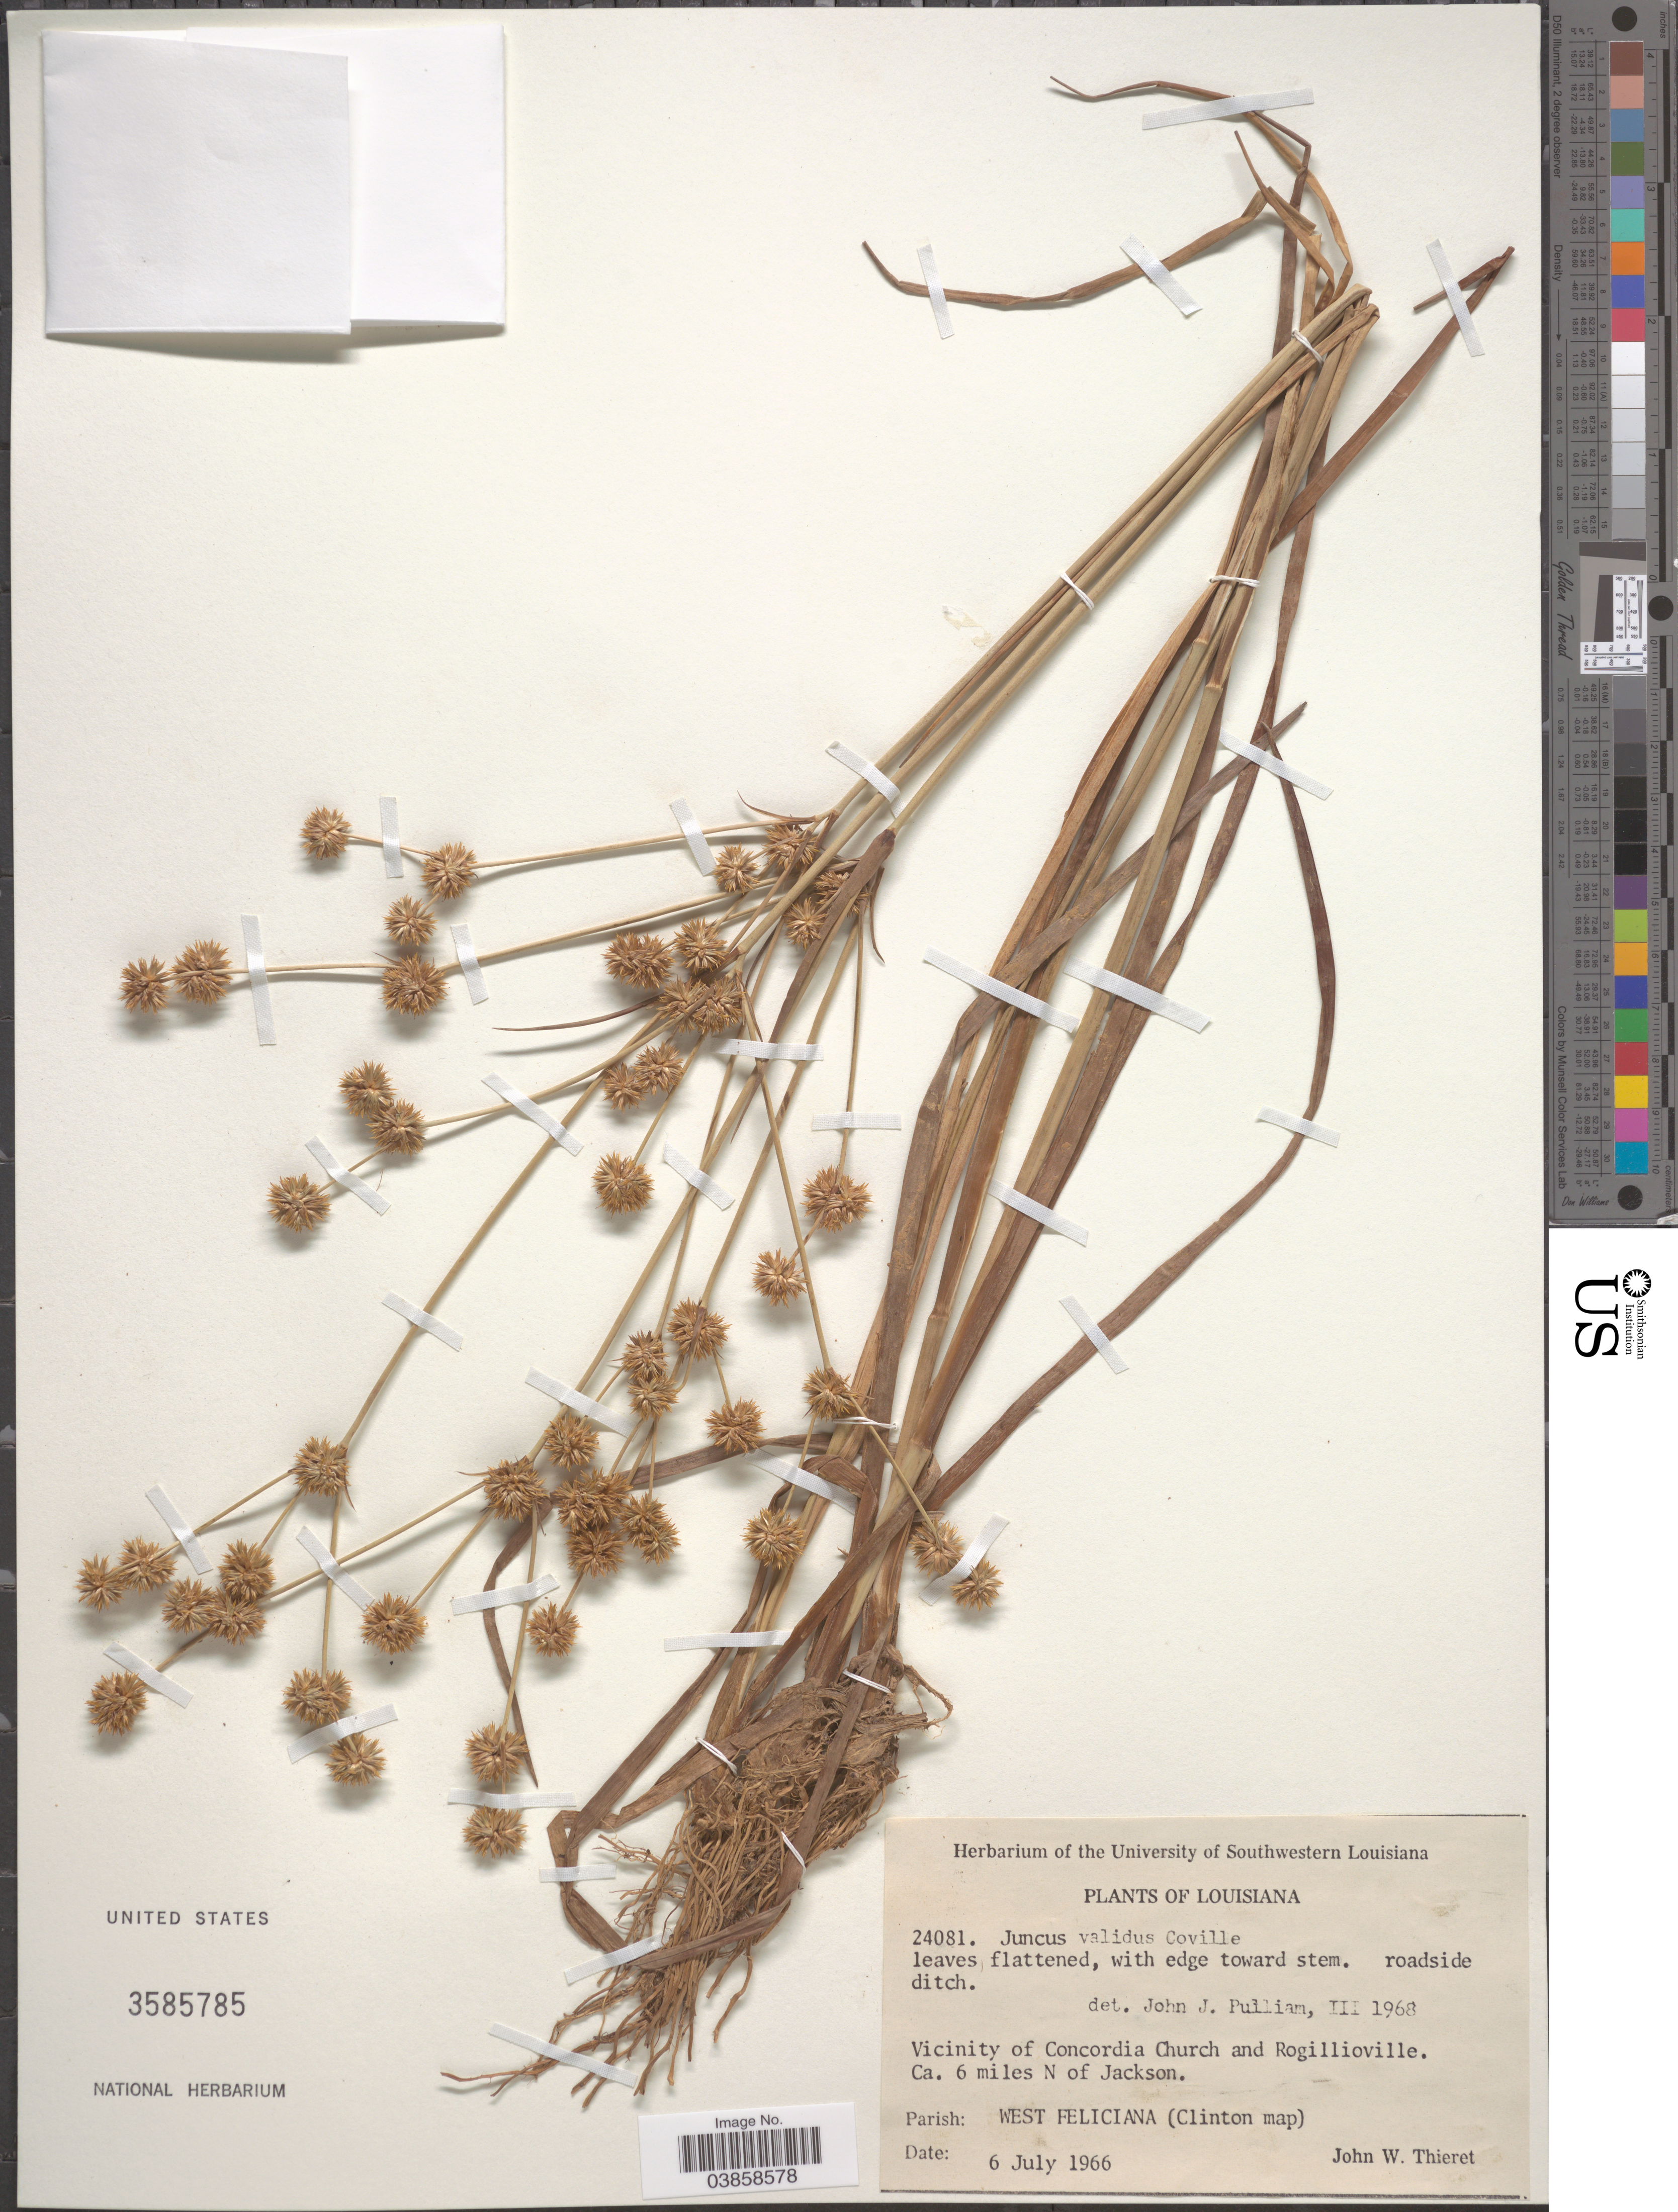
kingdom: Plantae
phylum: Tracheophyta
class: Liliopsida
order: Poales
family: Juncaceae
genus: Juncus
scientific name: Juncus validus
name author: Coville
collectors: J. W. Thieret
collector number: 24081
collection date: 1966-07-06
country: United States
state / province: Louisiana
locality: Vicinity of Concordia Church and Rogillioville. Ca. 6 miles N of Jackson. Parish: West Feliciana (Clinton map).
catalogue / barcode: US 3585785